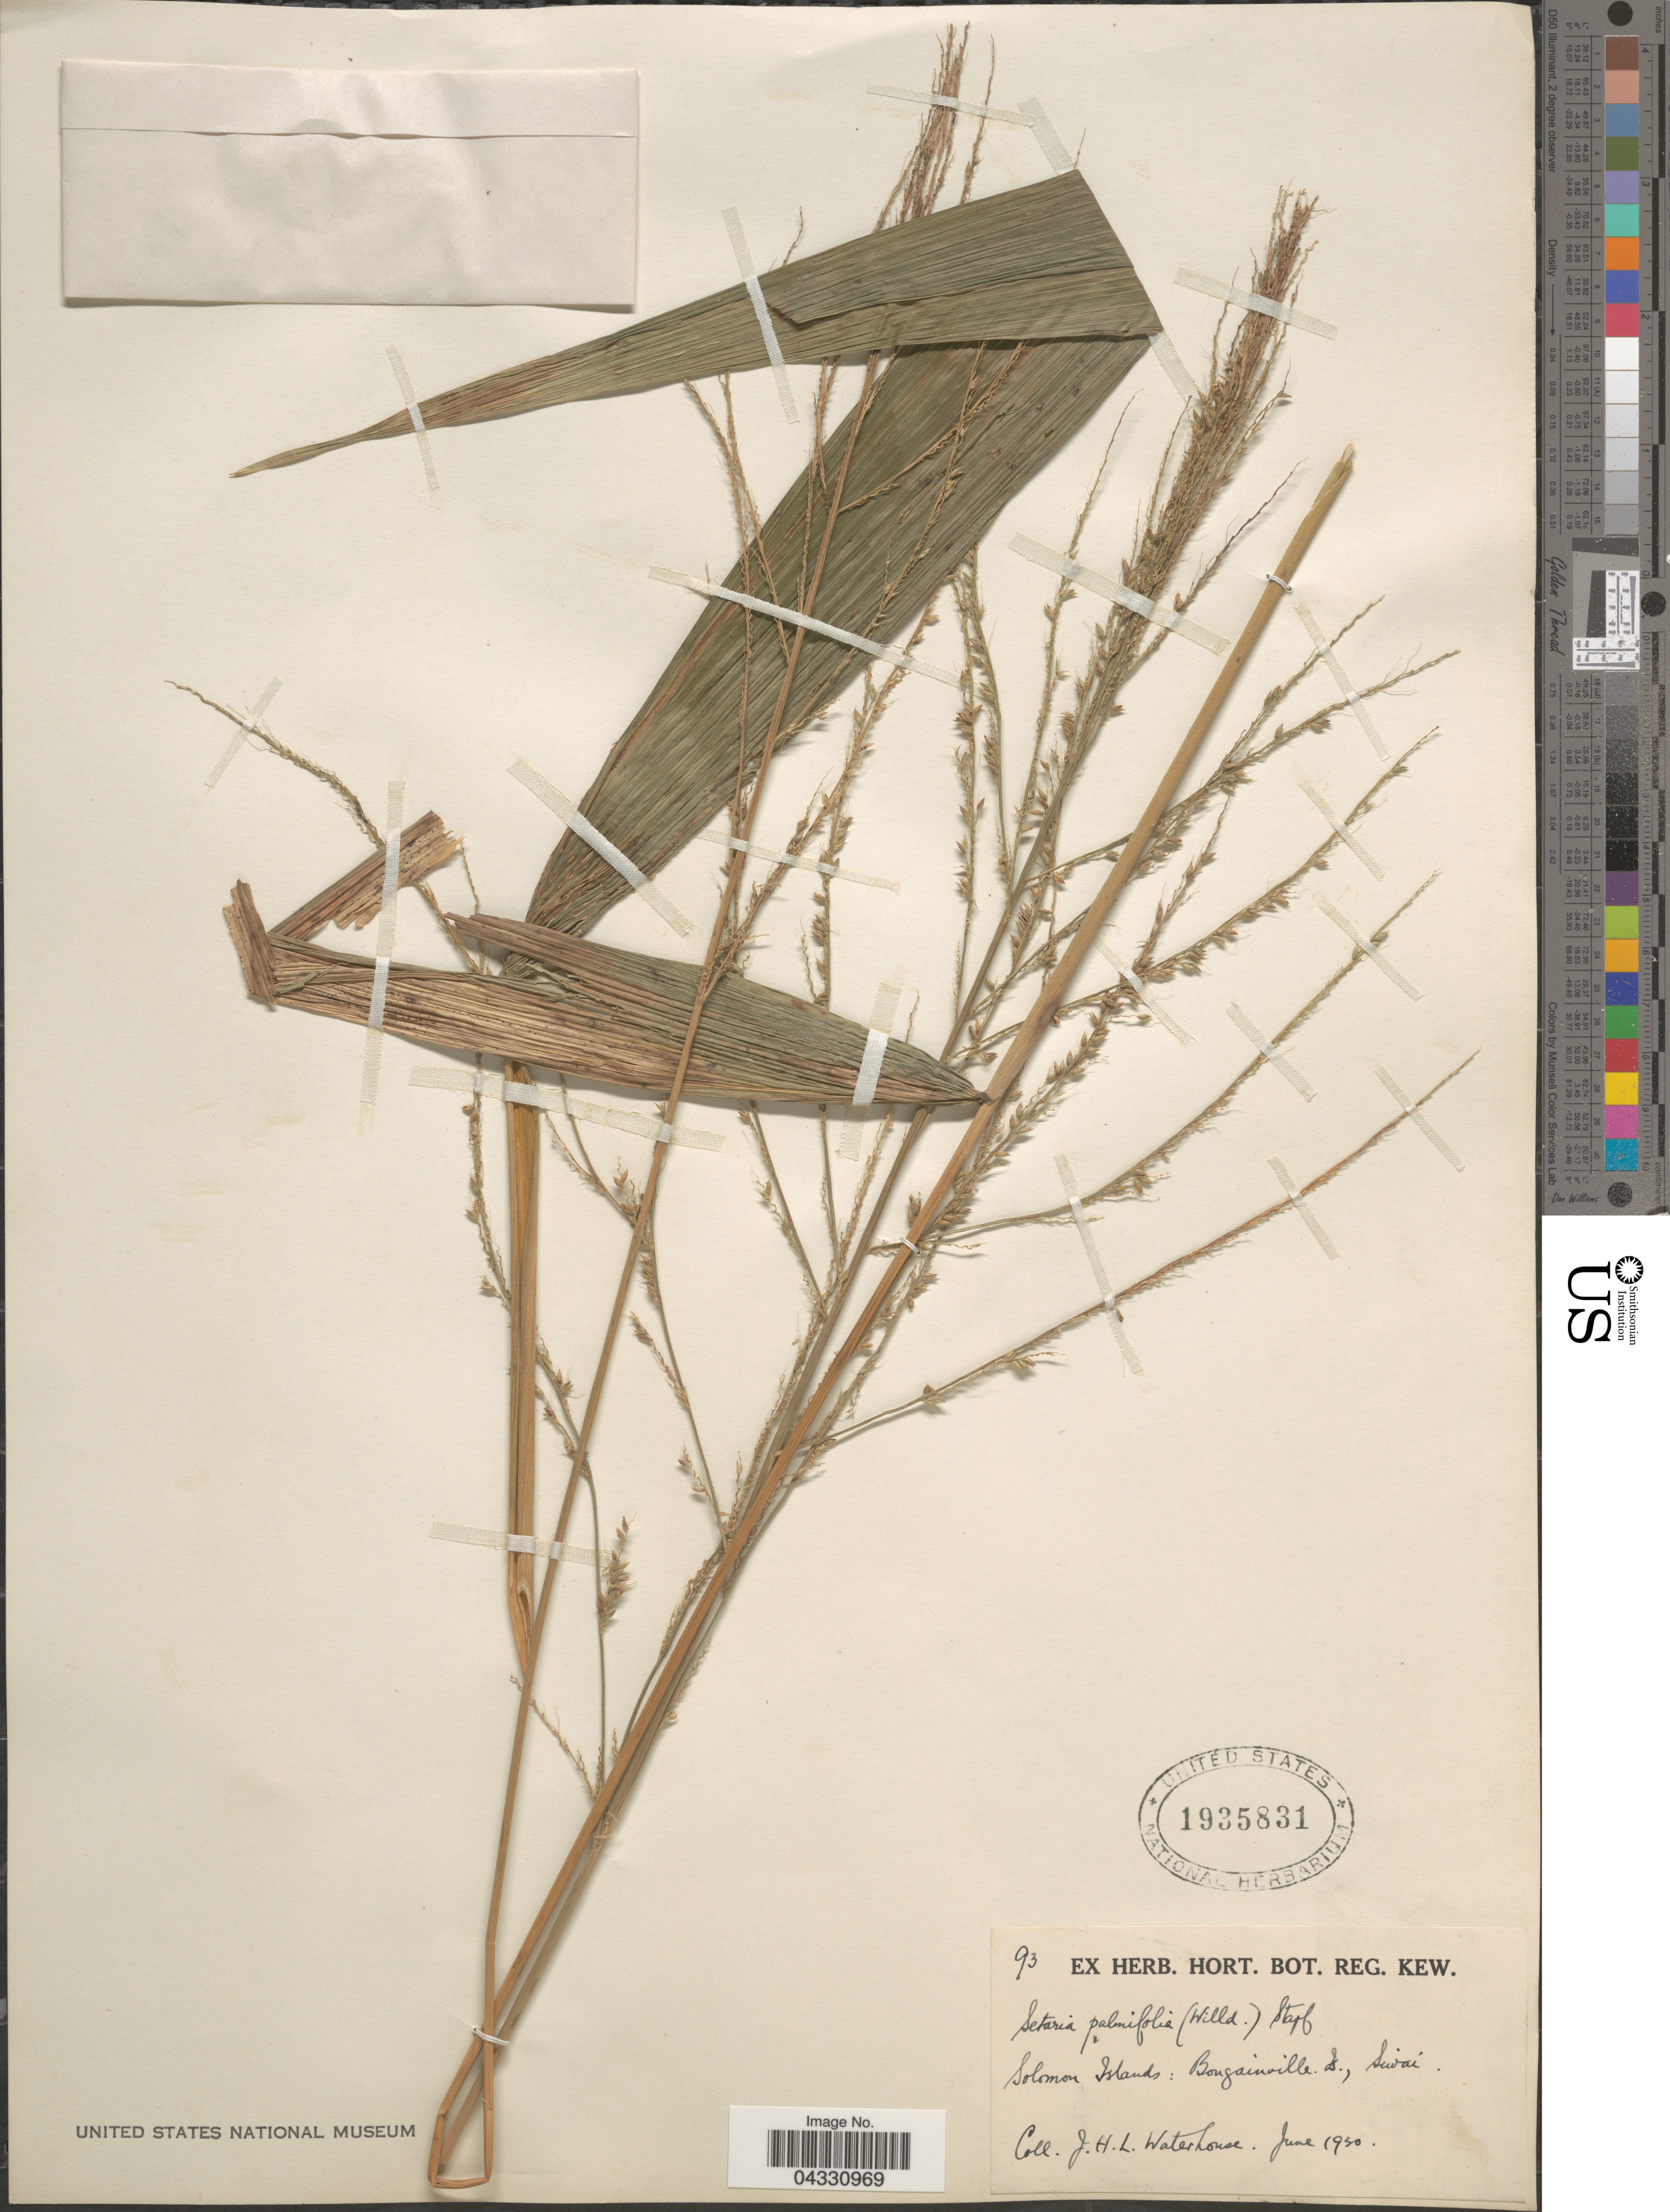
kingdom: Plantae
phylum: Tracheophyta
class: Liliopsida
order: Poales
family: Poaceae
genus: Setaria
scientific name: Setaria palmifolia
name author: (J. Koenig) Stapf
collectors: J. Waterhouse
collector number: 93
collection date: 1930-06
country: Papua New Guinea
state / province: Bougainville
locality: Solomon Island : Bougainville. Is., Suvai [interpreted].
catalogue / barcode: US 1935831